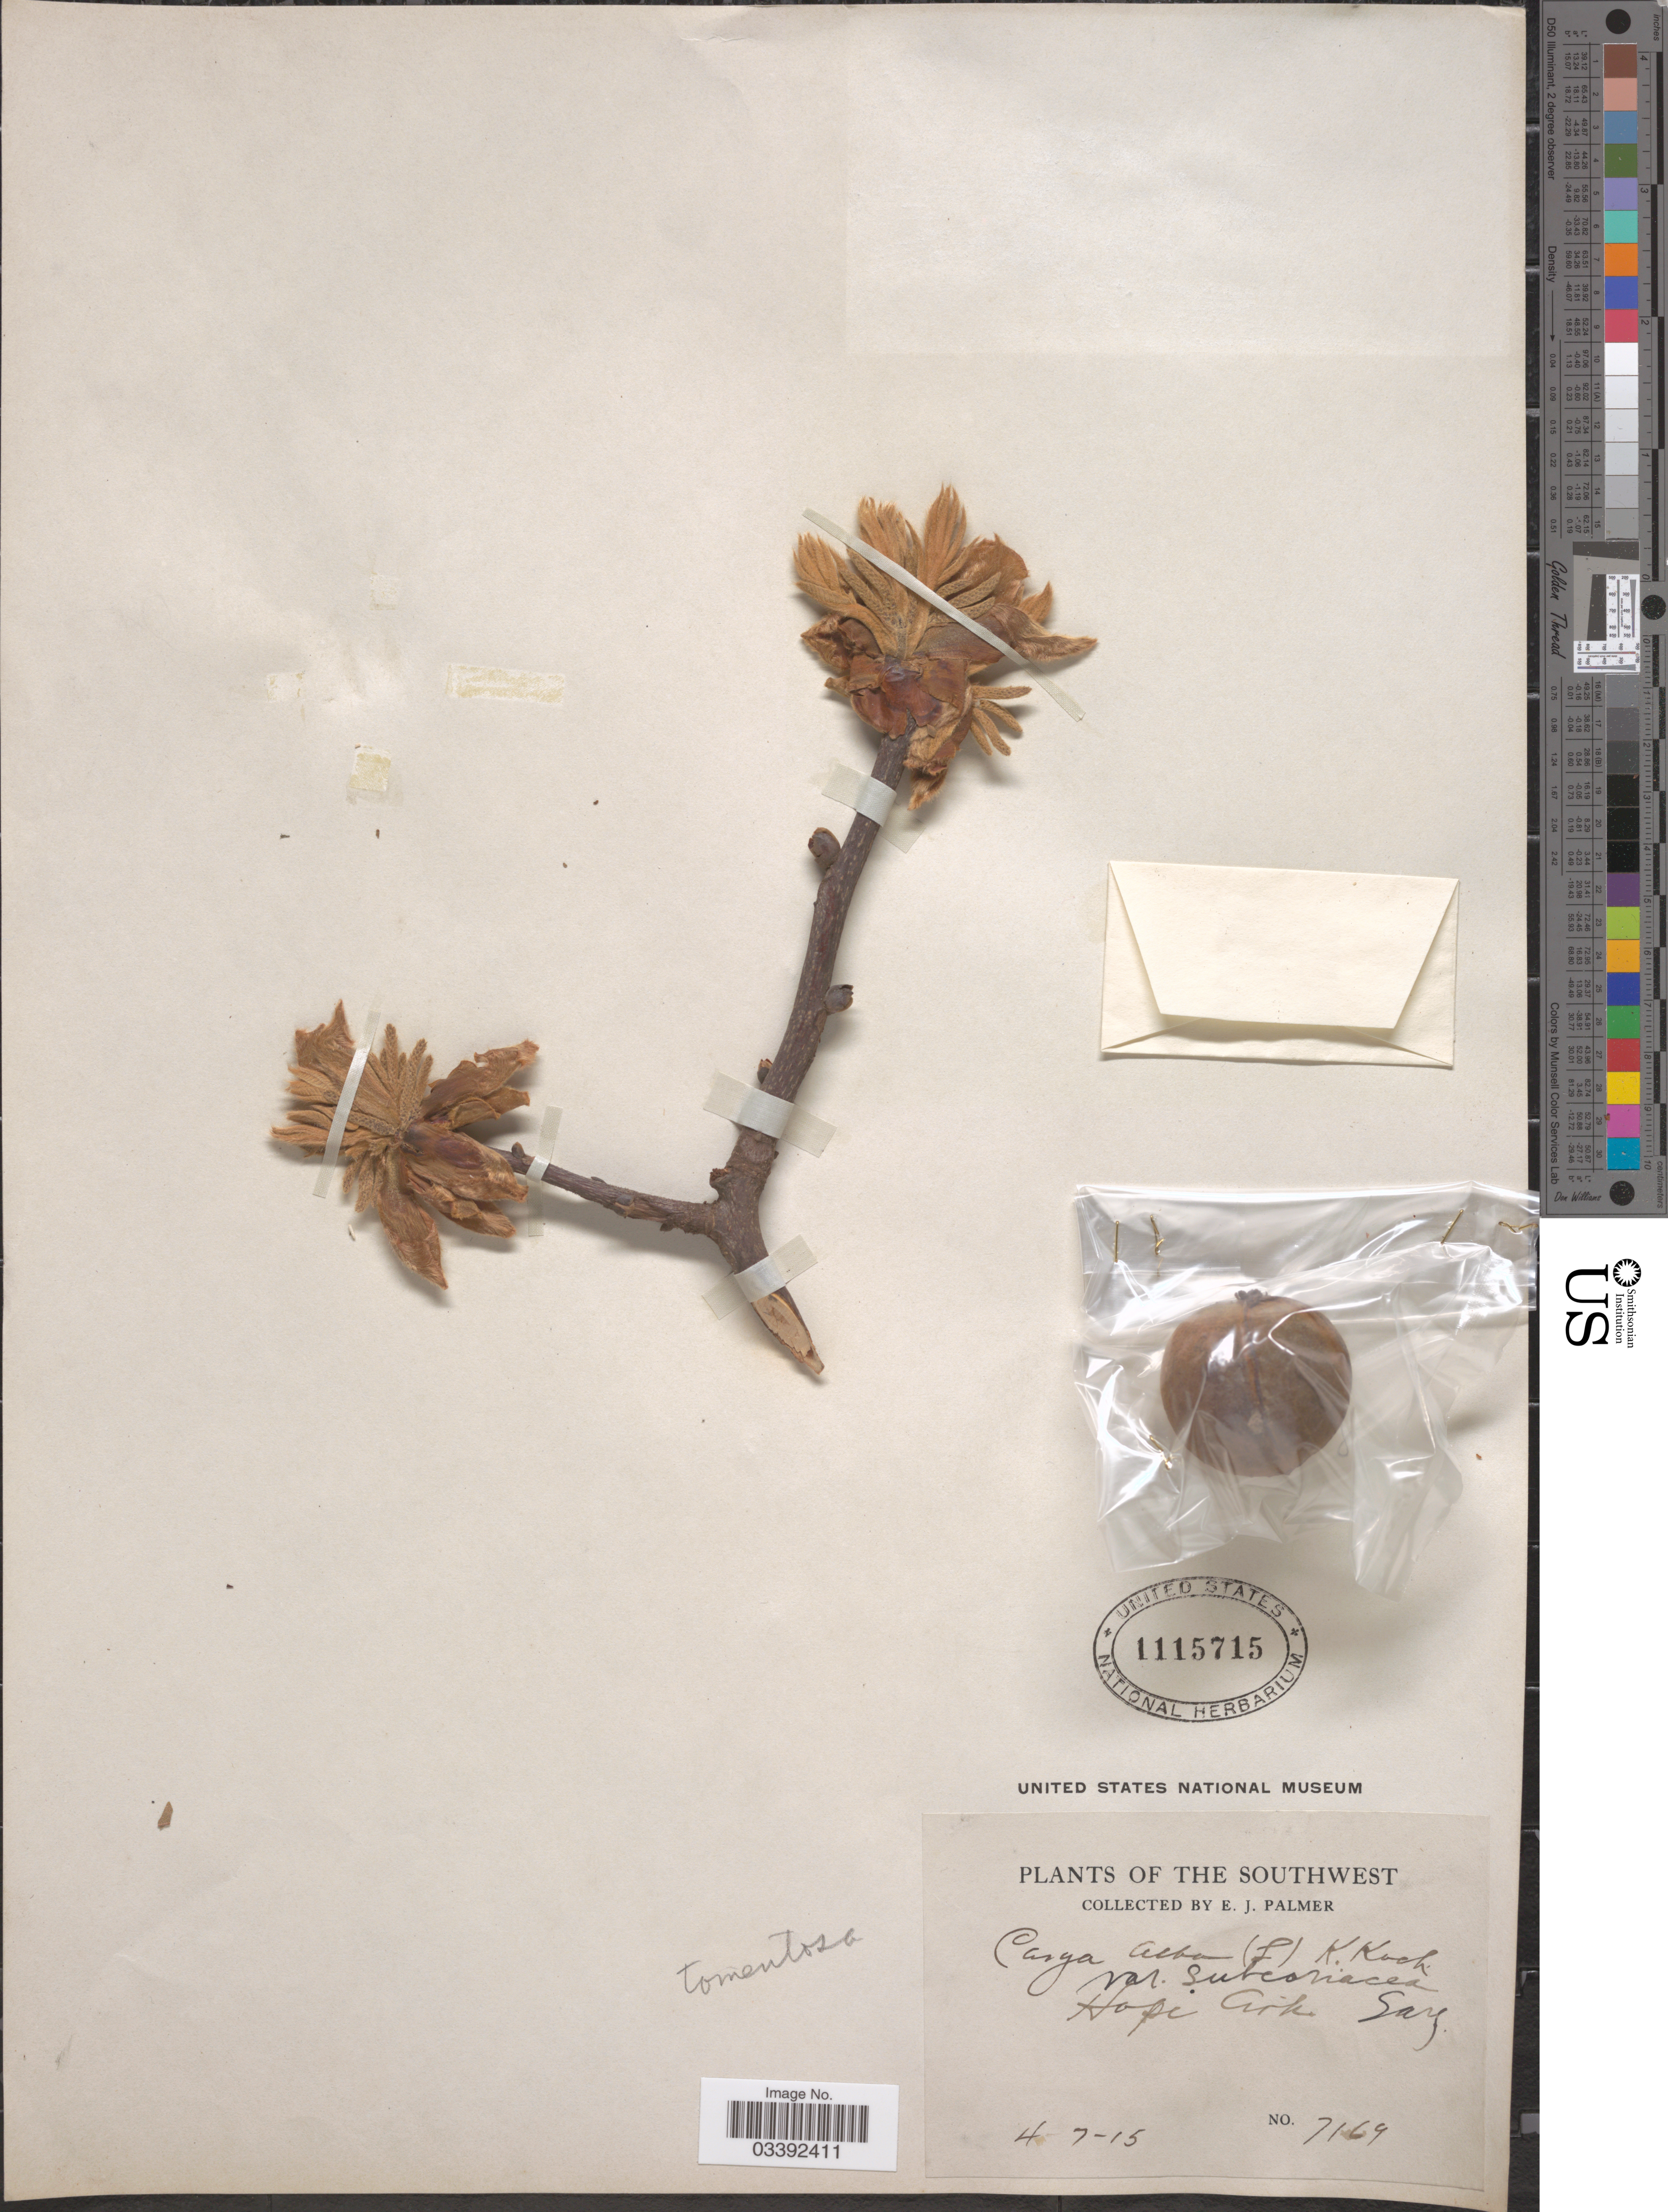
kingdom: Plantae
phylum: Tracheophyta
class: Magnoliopsida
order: Fagales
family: Juglandaceae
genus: Carya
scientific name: Carya tomentosa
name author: (Lam.) Nutt.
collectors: E. J. Palmer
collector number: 7169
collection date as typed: Transcribed d/m/y: 7/4/15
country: United States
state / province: Arkansas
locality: The Southwest. Hope.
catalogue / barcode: US 1115715